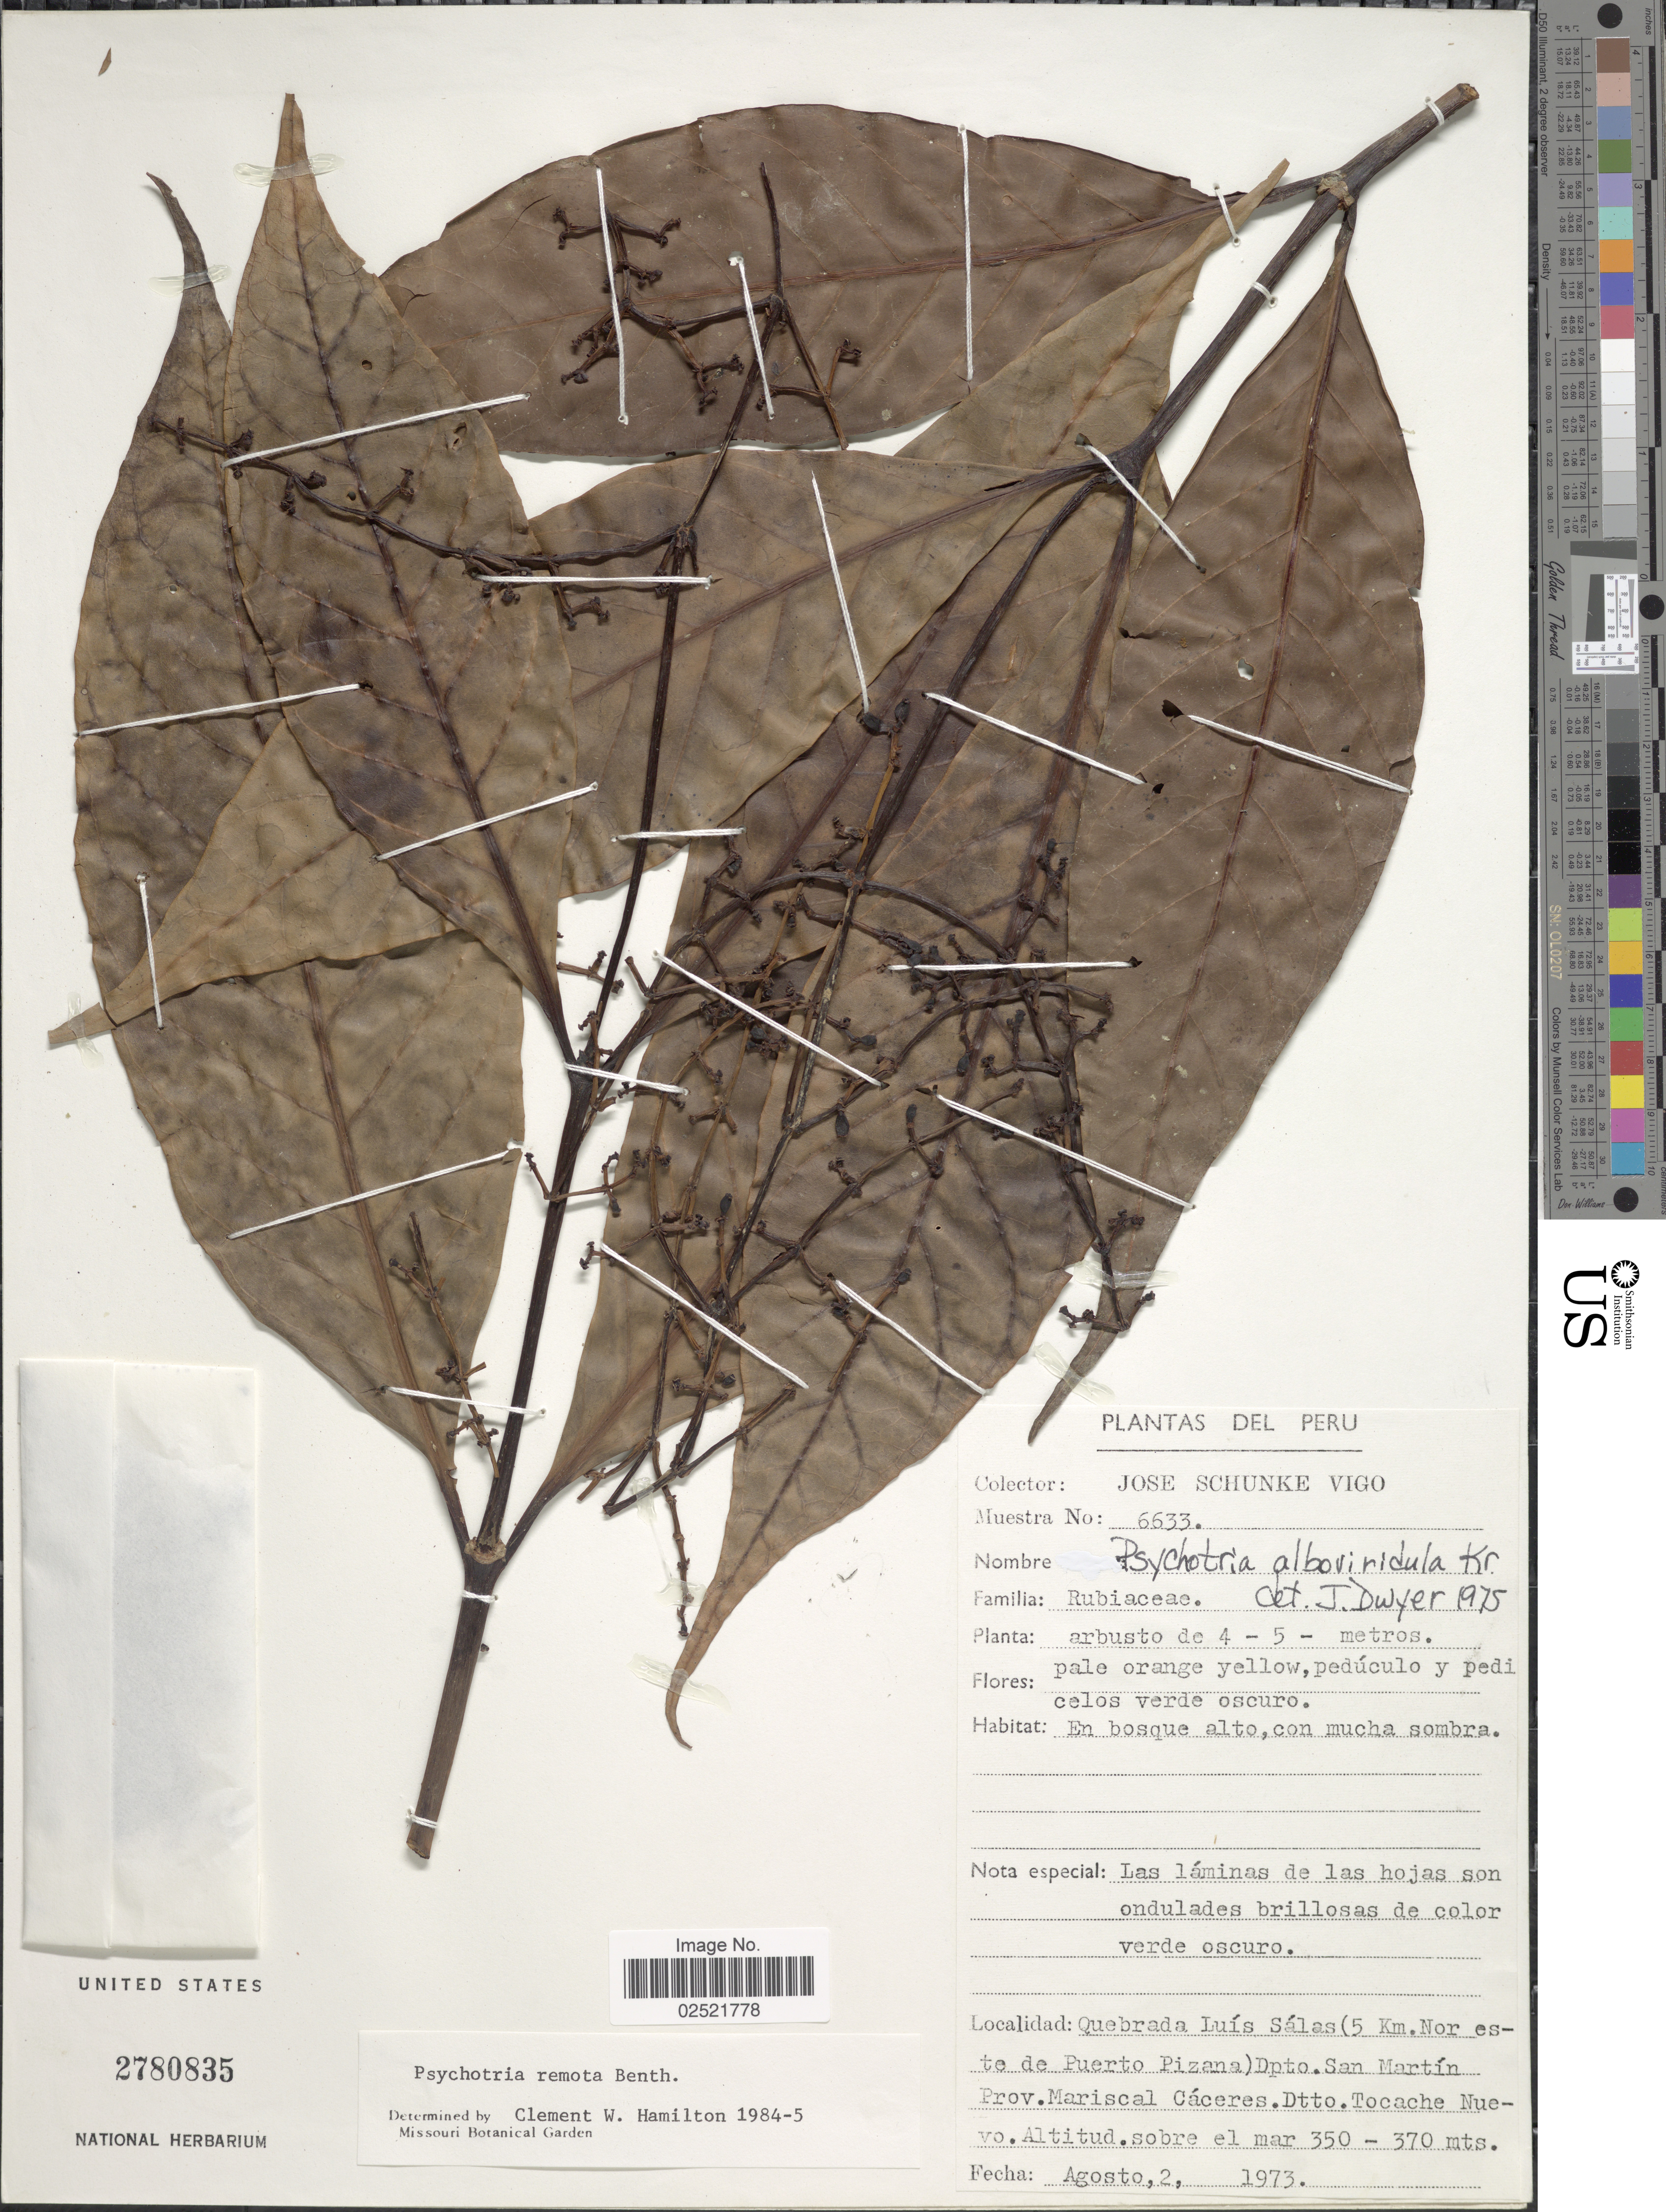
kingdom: Plantae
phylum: Tracheophyta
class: Magnoliopsida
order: Gentianales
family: Rubiaceae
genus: Psychotria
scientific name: Psychotria remota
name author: Benth.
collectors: J. Schunke Vigo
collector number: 6633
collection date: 1973-08-02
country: Peru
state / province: San Martín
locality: Quebrada Luis Salas (5 km nor este de Puerto Pizana), prov. Mariscal Caceres, Dtto. Tocache Nuevo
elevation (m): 350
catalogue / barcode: US 2780835